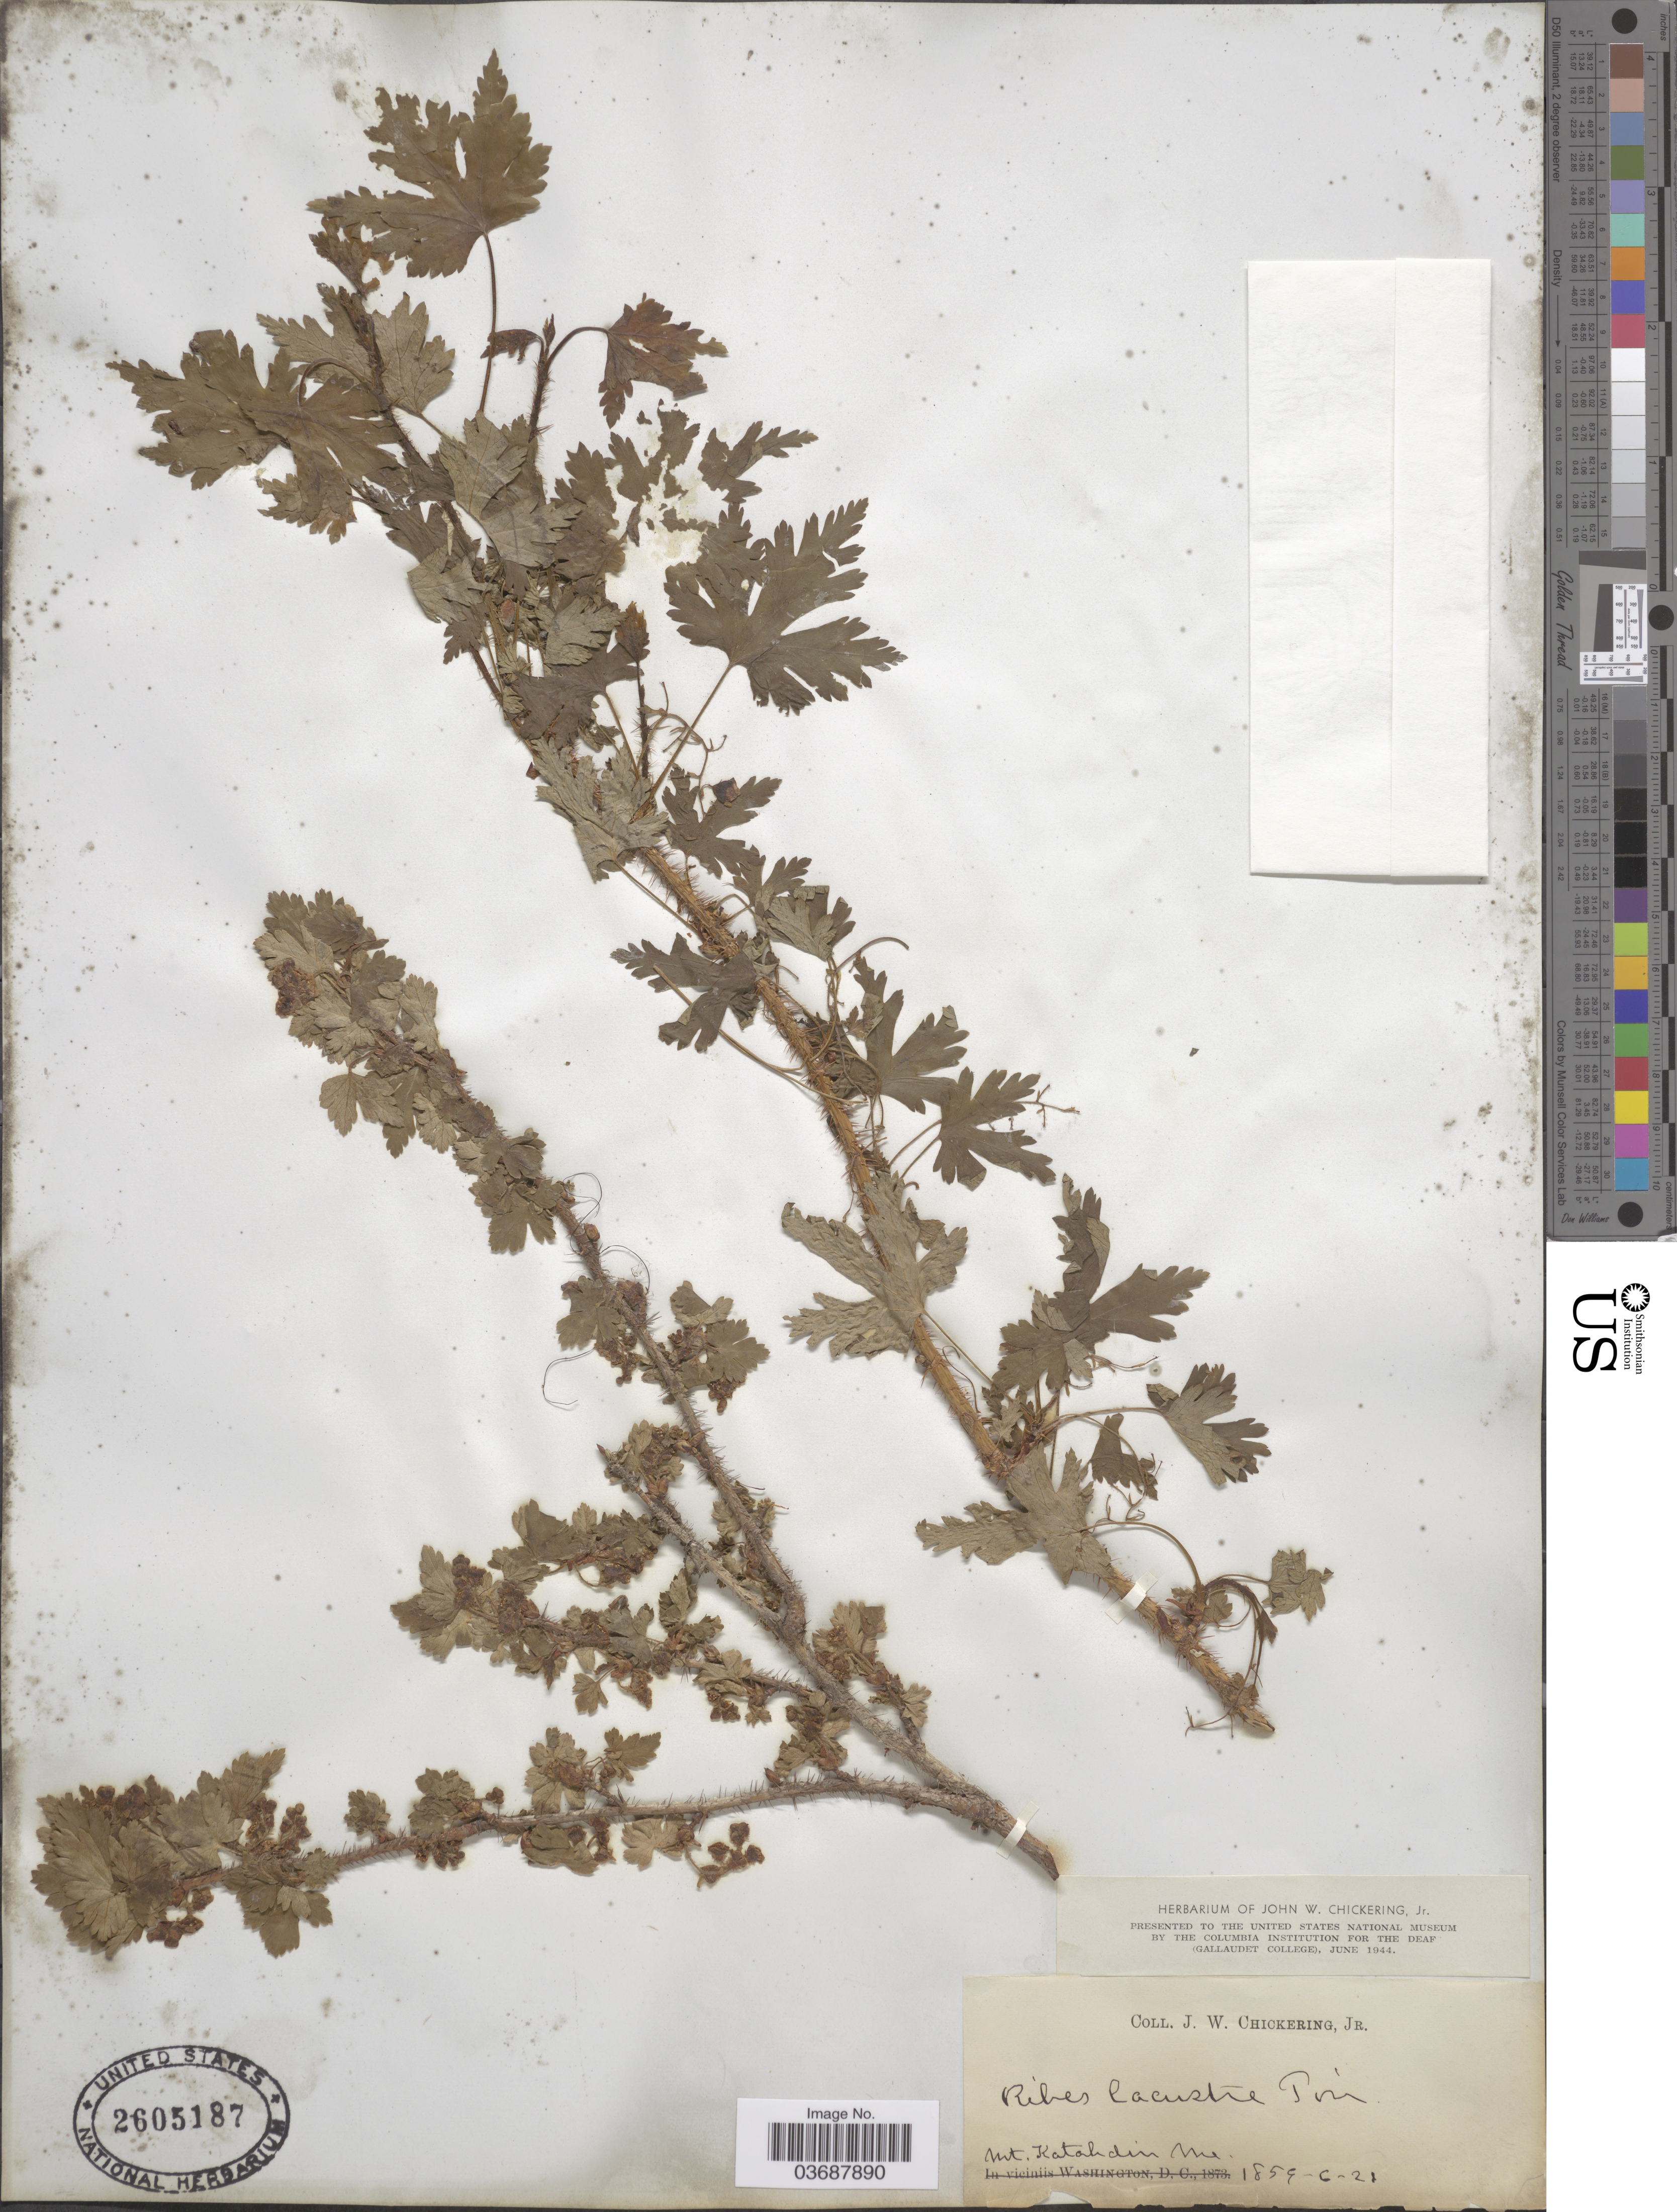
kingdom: Plantae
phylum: Tracheophyta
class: Magnoliopsida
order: Saxifragales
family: Grossulariaceae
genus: Ribes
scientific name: Ribes lacustre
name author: (Pers.) Poir.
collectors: J. W. Chickering Jr.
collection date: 1859-06-21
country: United States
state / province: Maine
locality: Mt. Katahdin.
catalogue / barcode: US 2605187